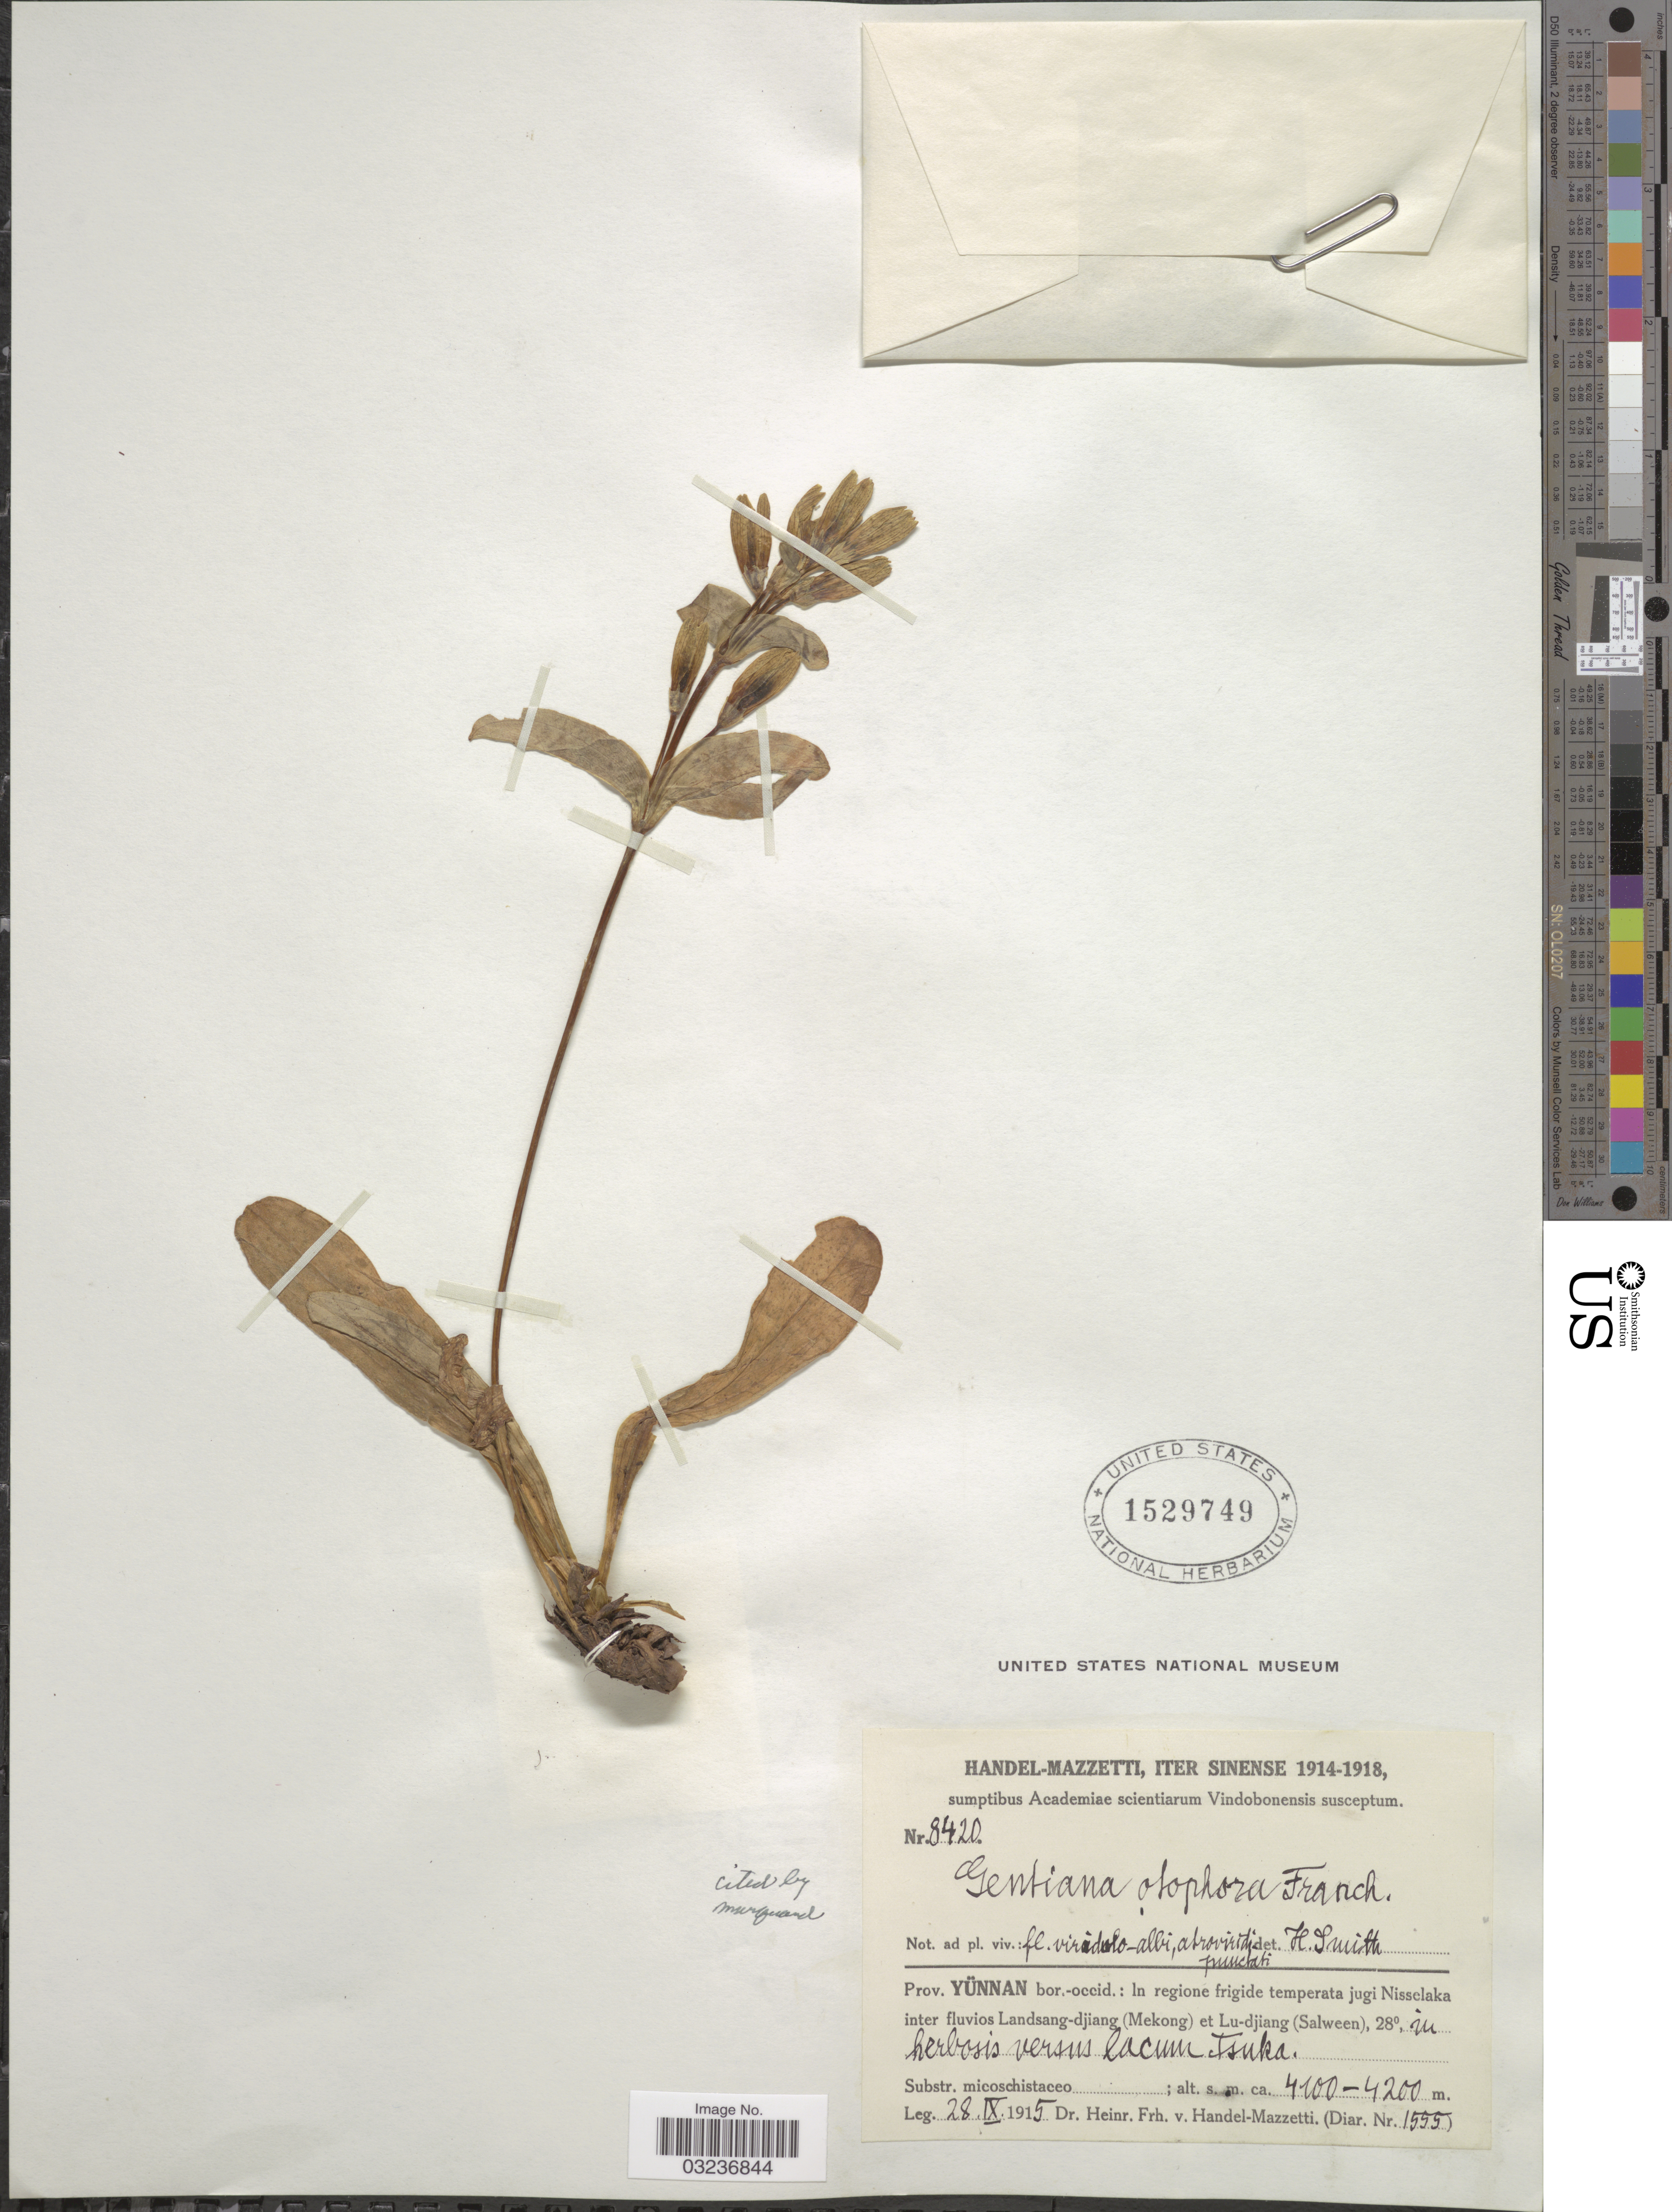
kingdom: Plantae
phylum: Tracheophyta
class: Magnoliopsida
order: Gentianales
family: Gentianaceae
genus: Gentiana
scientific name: Gentiana otophora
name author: Franch. ex Hemsl.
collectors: H. Handel-Mazzetti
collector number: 8420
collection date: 1915-09-28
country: China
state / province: Yunnan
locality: Yünnan bor.-occid.: In regione frigide temperata jugi Nisselaka inter fluvios Landsang-djiang (Mekong) et Lu-djiang (Salween).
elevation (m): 4100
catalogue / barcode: US 1529749